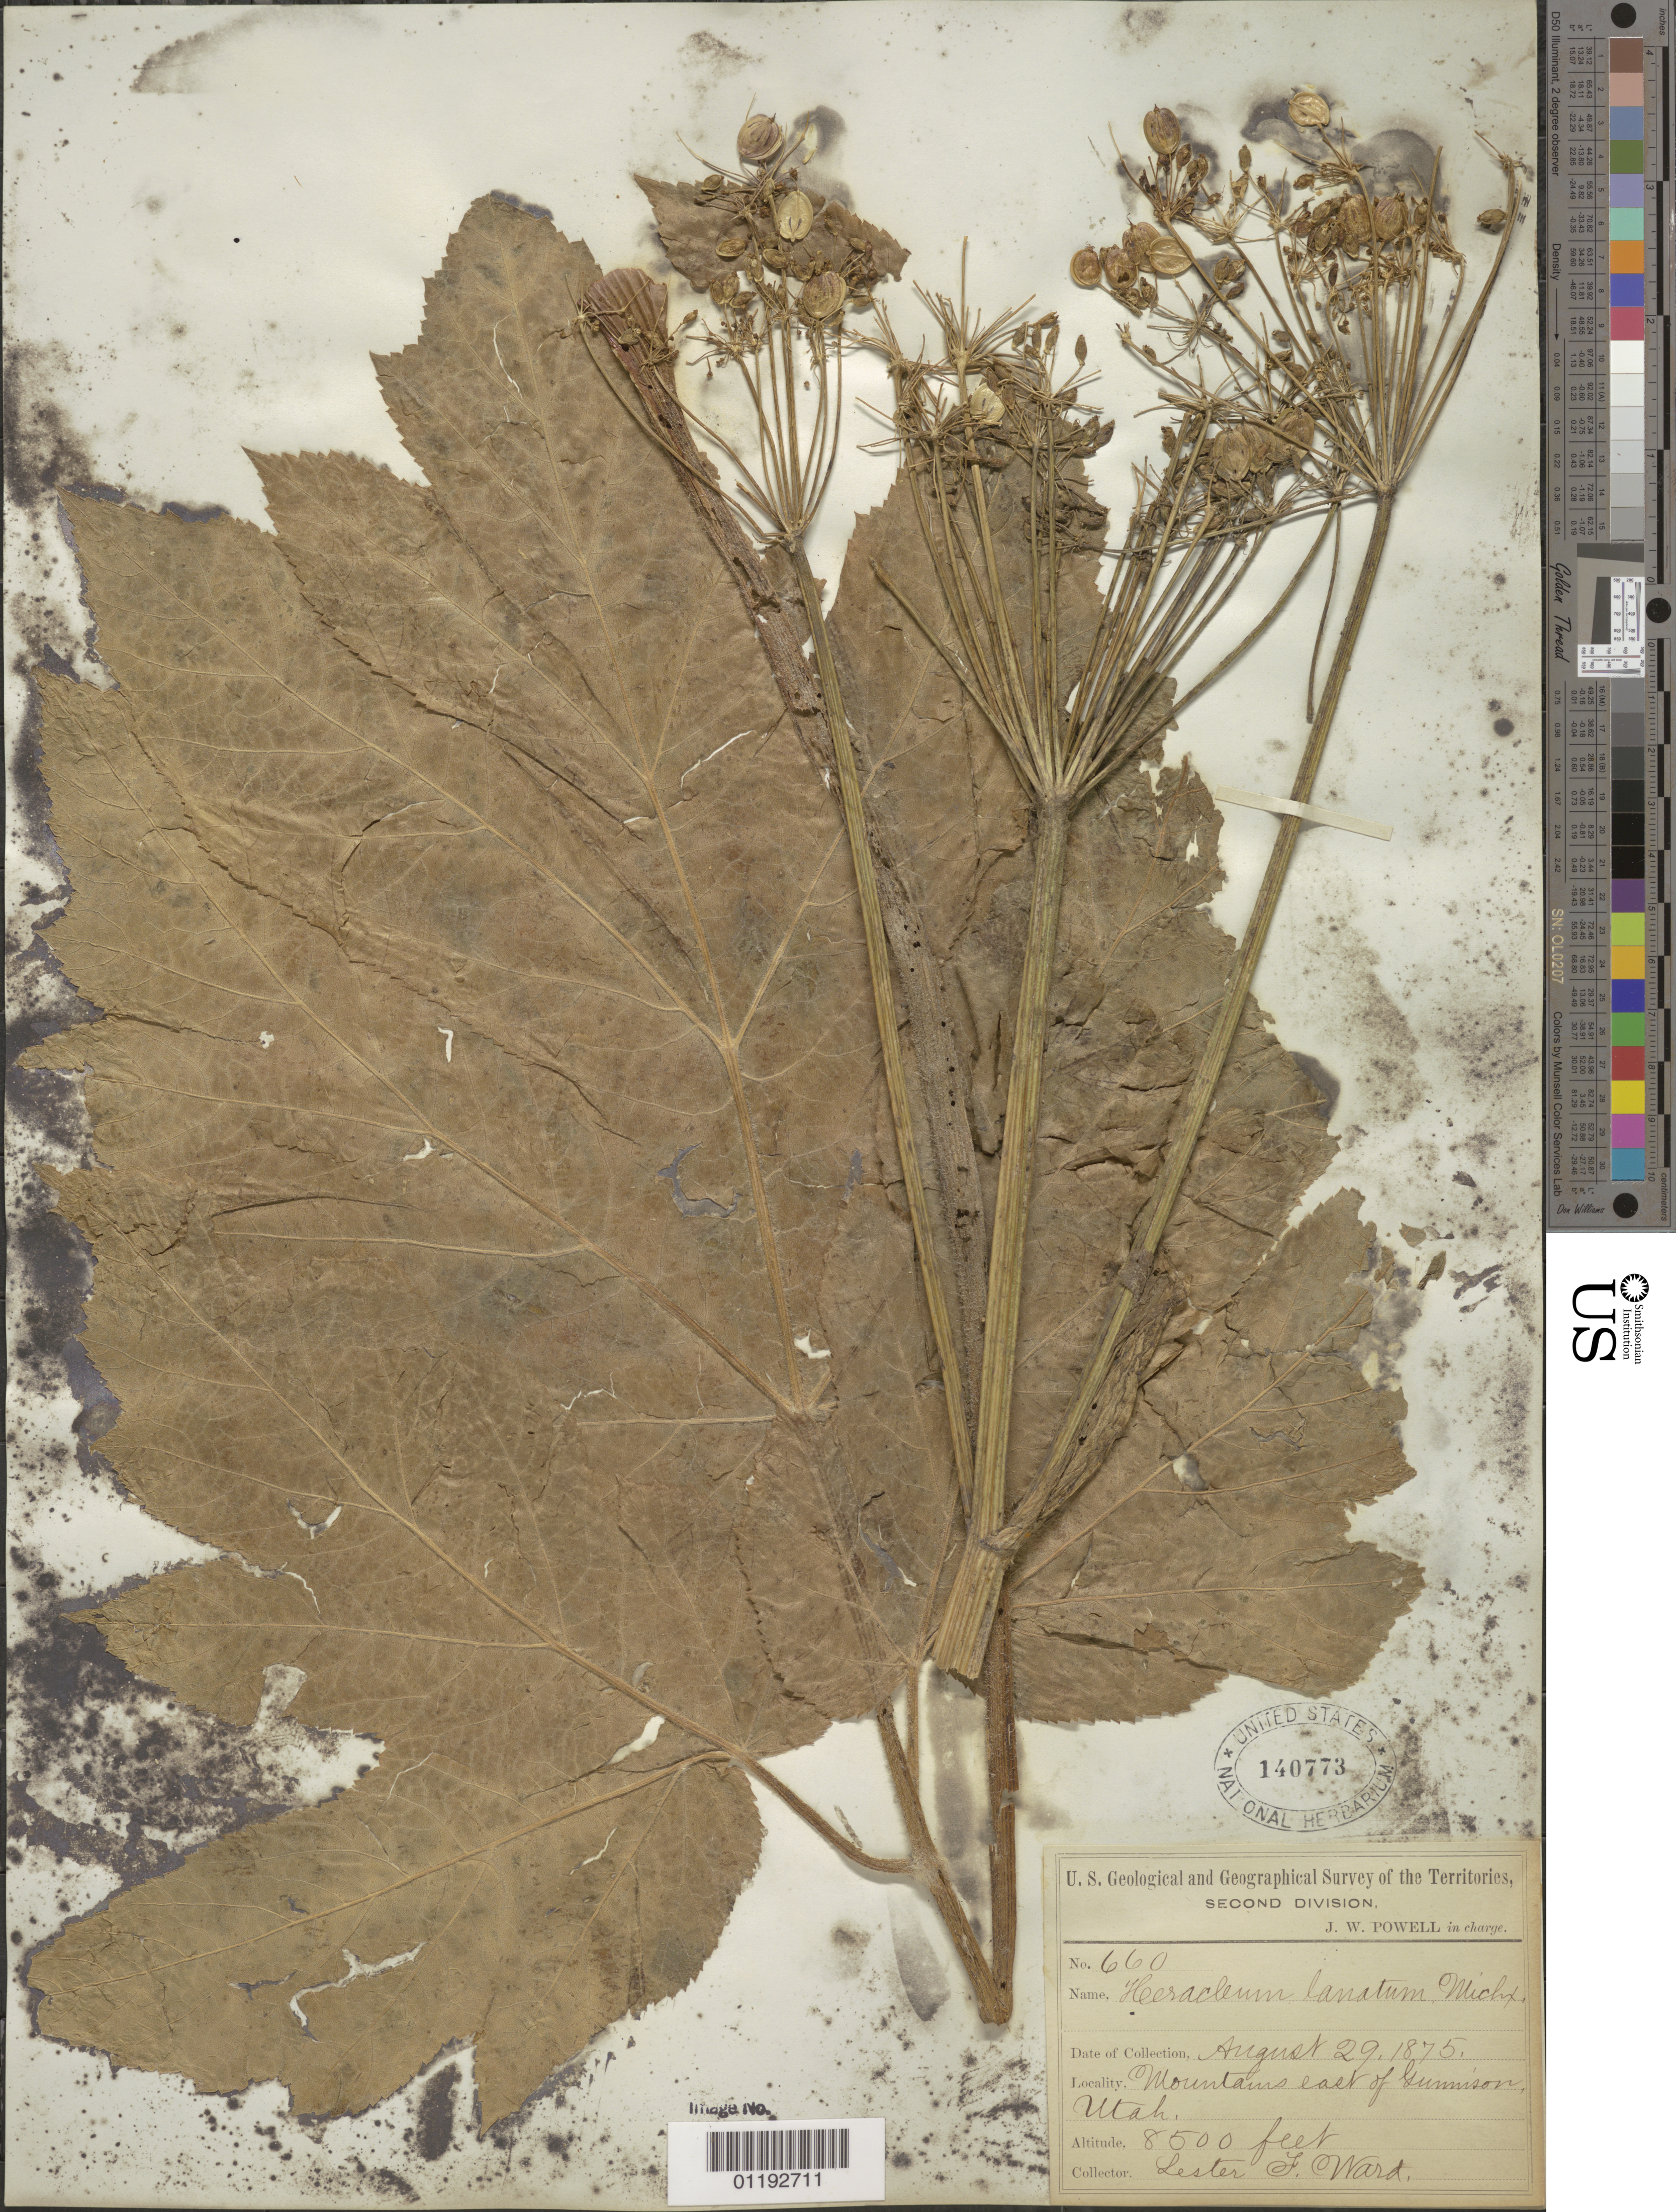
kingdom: Plantae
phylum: Tracheophyta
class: Magnoliopsida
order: Apiales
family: Apiaceae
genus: Heracleum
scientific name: Heracleum lanatum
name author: Michx.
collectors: L. F. Ward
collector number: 660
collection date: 1875-08-29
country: United States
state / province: Utah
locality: Mountains east of Glenwood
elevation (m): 2591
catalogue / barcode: US 140773